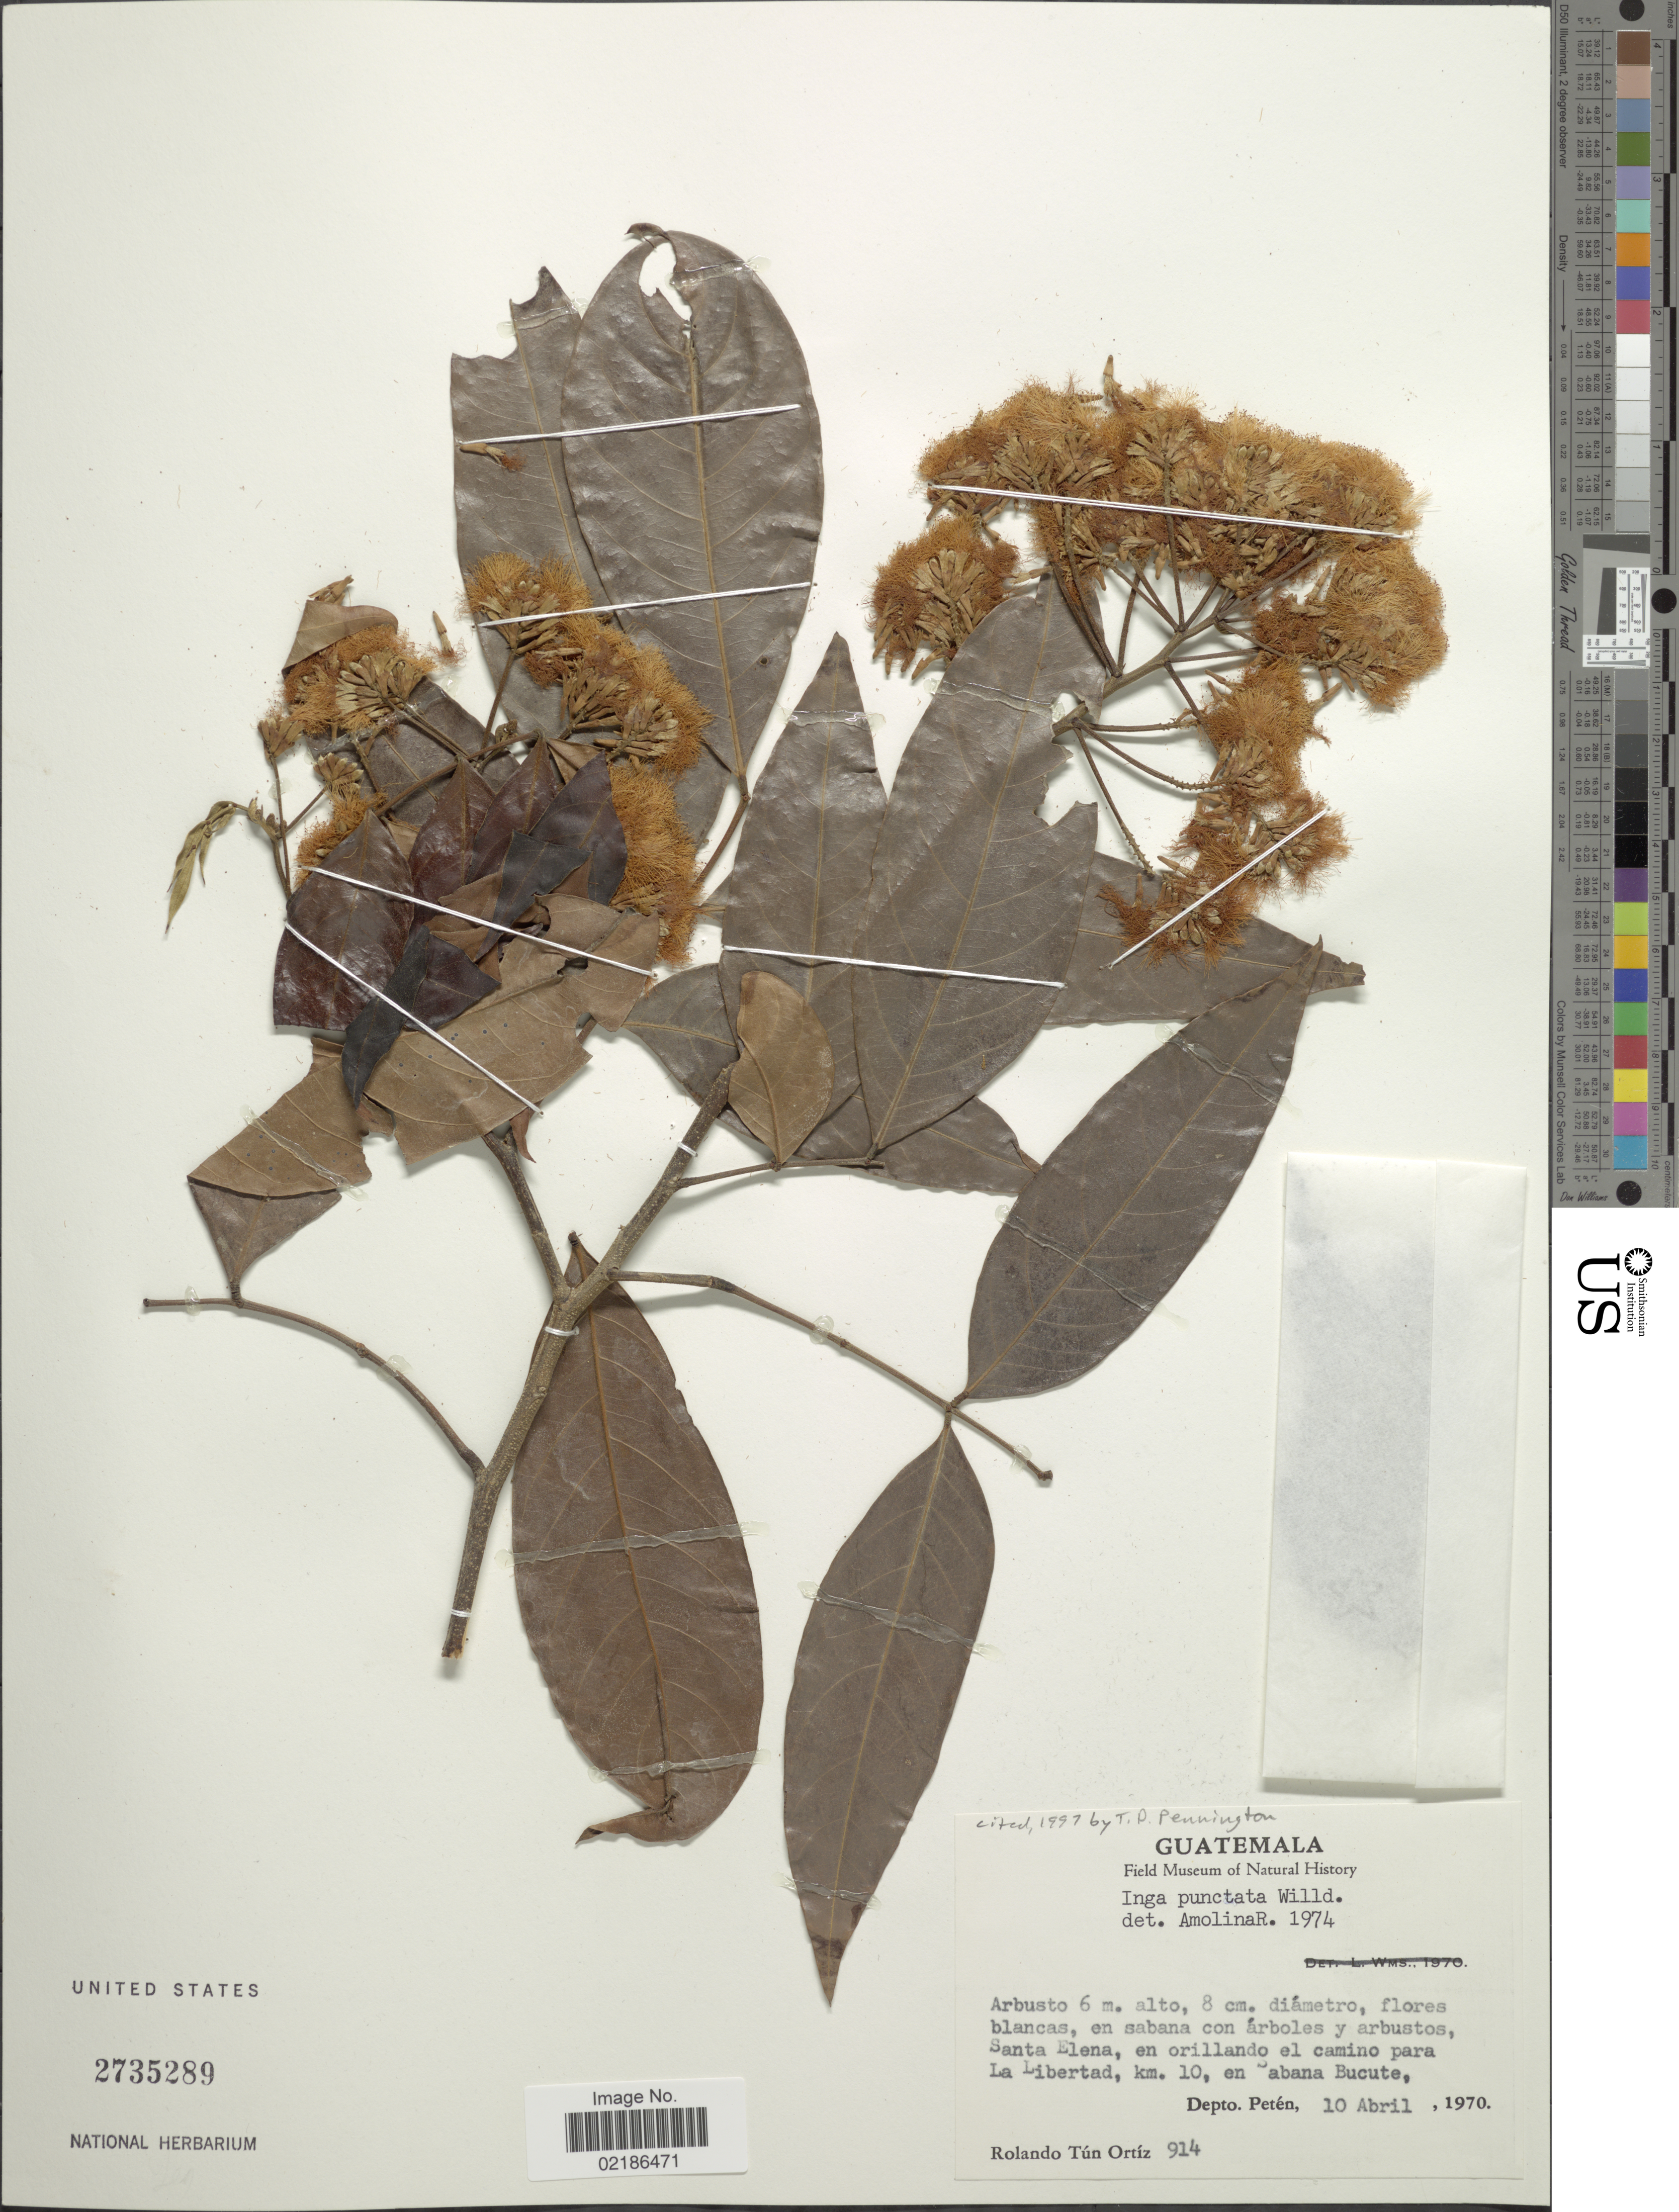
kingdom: Plantae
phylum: Tracheophyta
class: Magnoliopsida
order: Fabales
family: Fabaceae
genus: Inga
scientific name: Inga punctata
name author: Willd.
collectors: R. T. Ortíz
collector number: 914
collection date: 1970-04-10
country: Guatemala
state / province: El Petén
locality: Santa Elena, en orillando el camino para La Libertad, km 10 en Sabana Bucute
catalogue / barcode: US 2735289